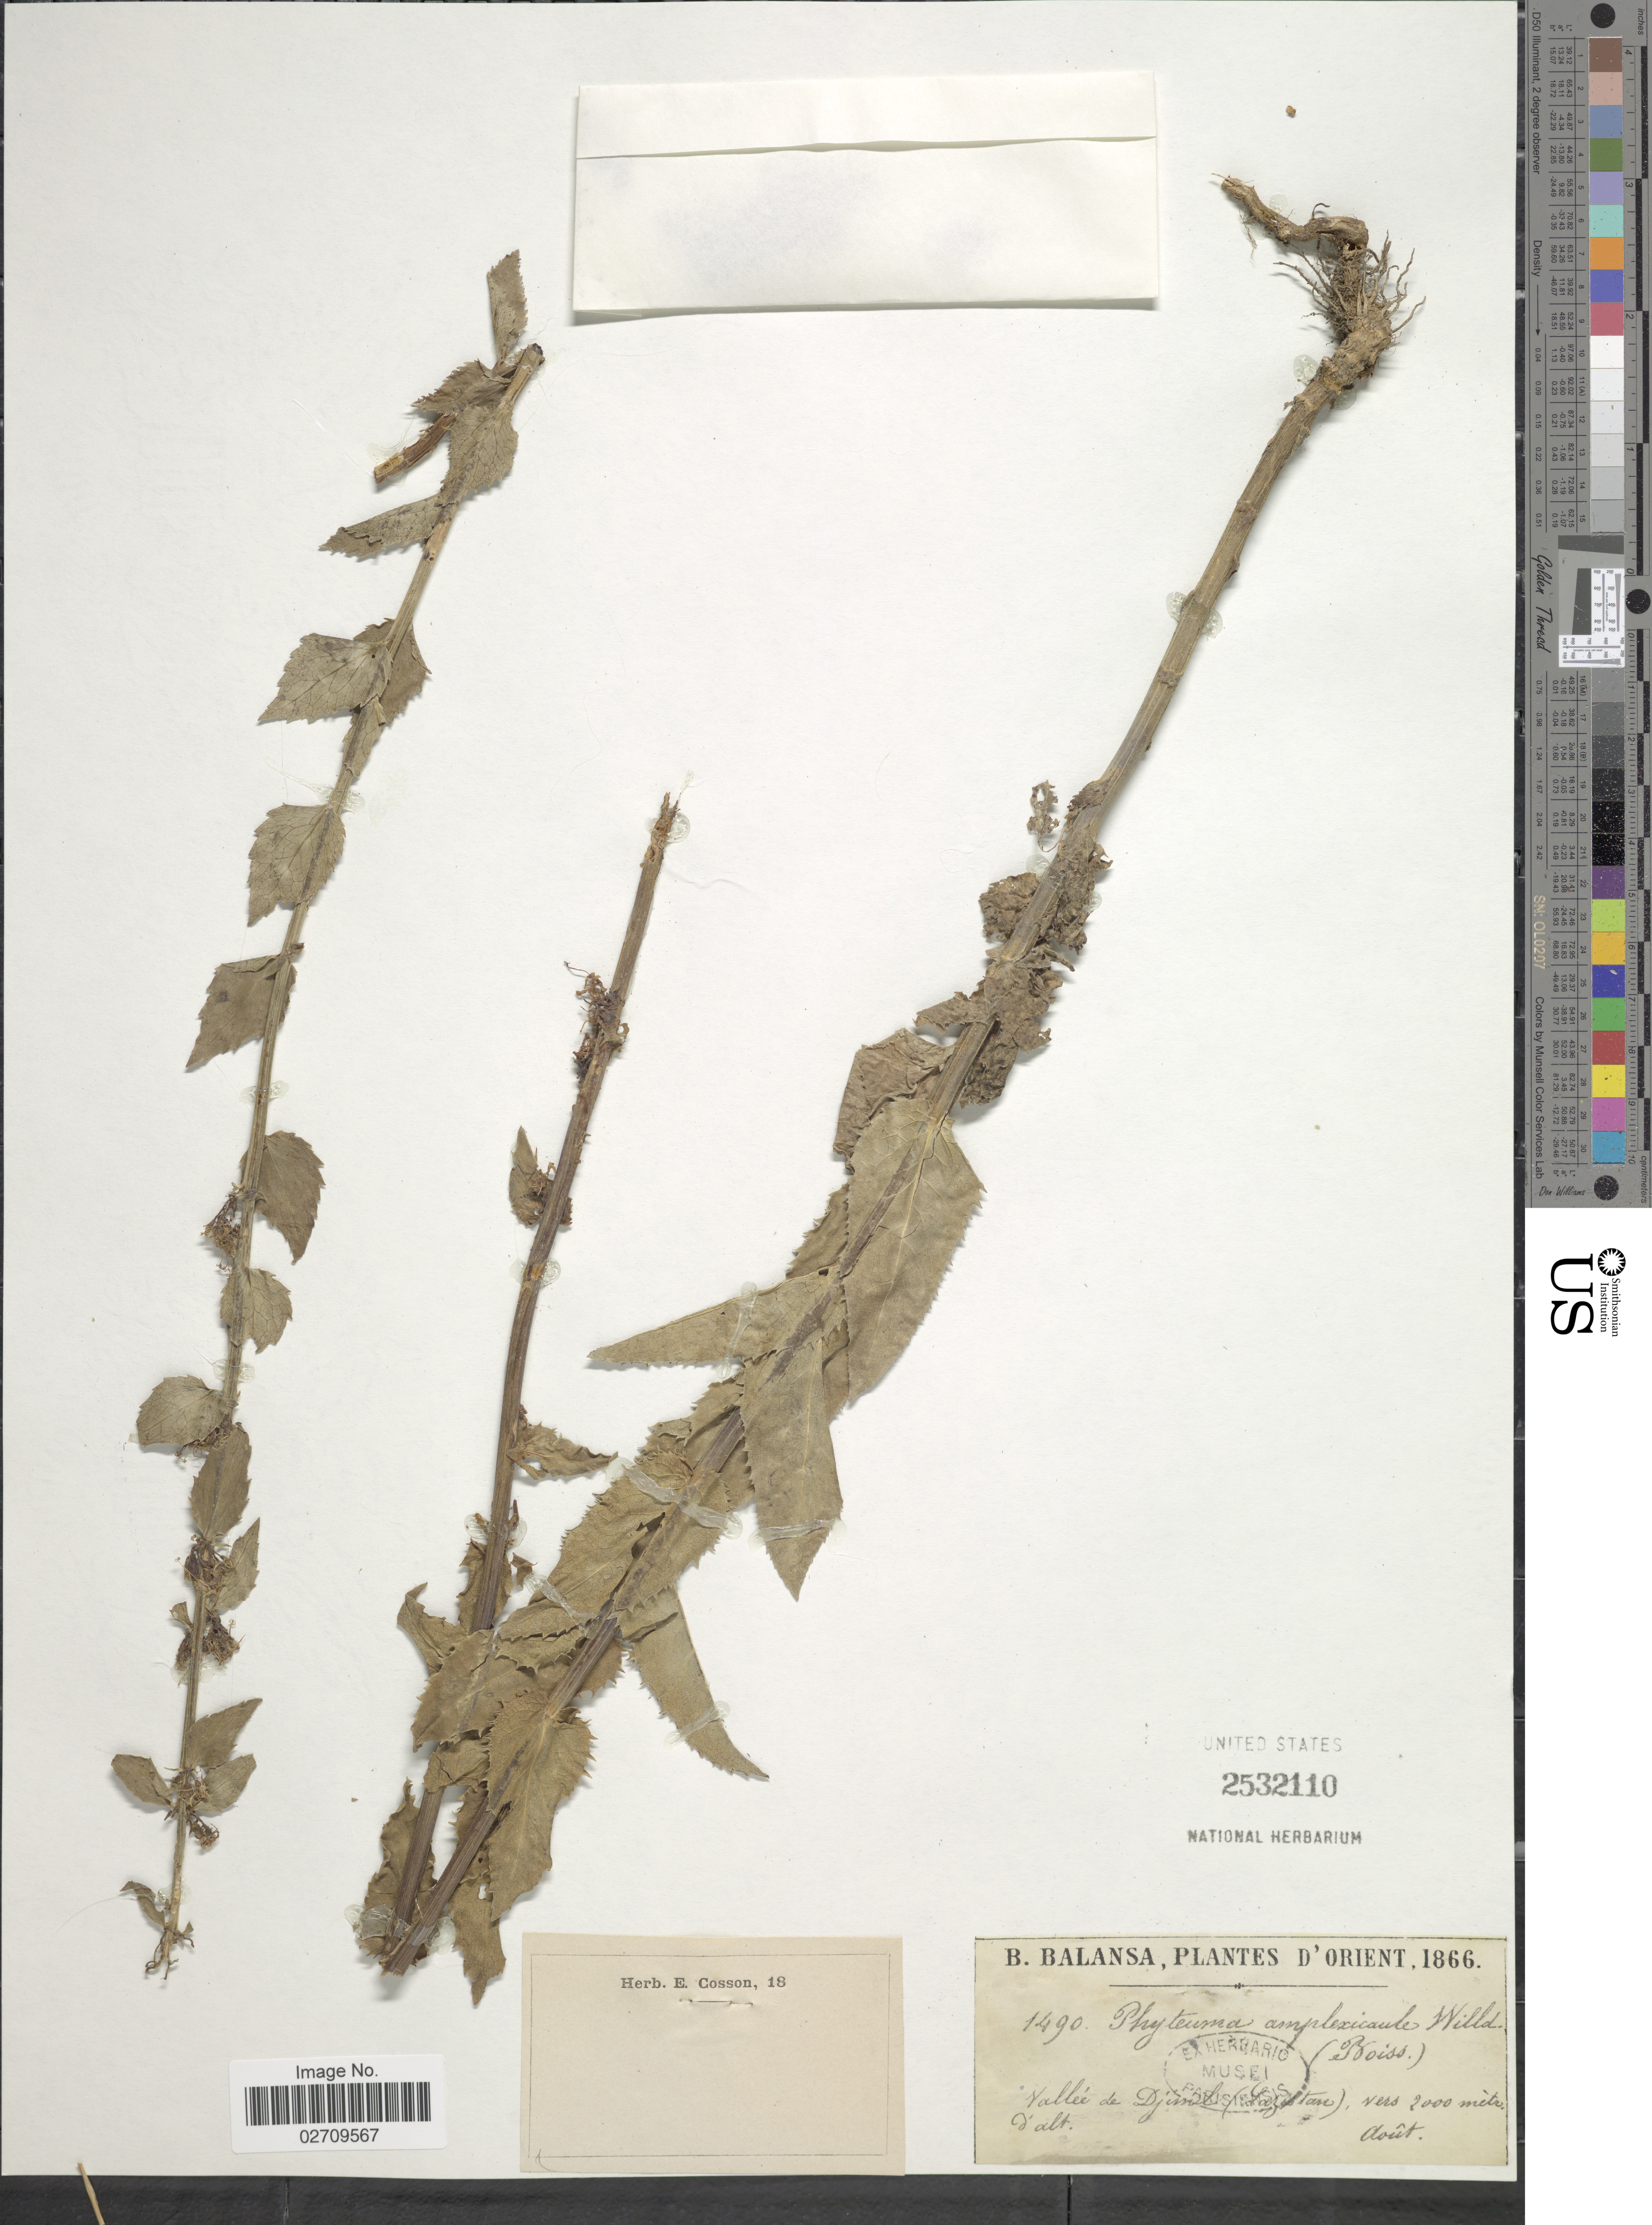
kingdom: Plantae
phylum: Tracheophyta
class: Magnoliopsida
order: Asterales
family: Campanulaceae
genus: Asyneuma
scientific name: Asyneuma amplexicaule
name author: (Willd.) Hand.-Mazz.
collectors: B. Balansa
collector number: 1490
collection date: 1866-08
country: Turkey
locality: D'Orient, Vallee de Djimil (Lazistan)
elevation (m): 2000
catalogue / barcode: US 2532110